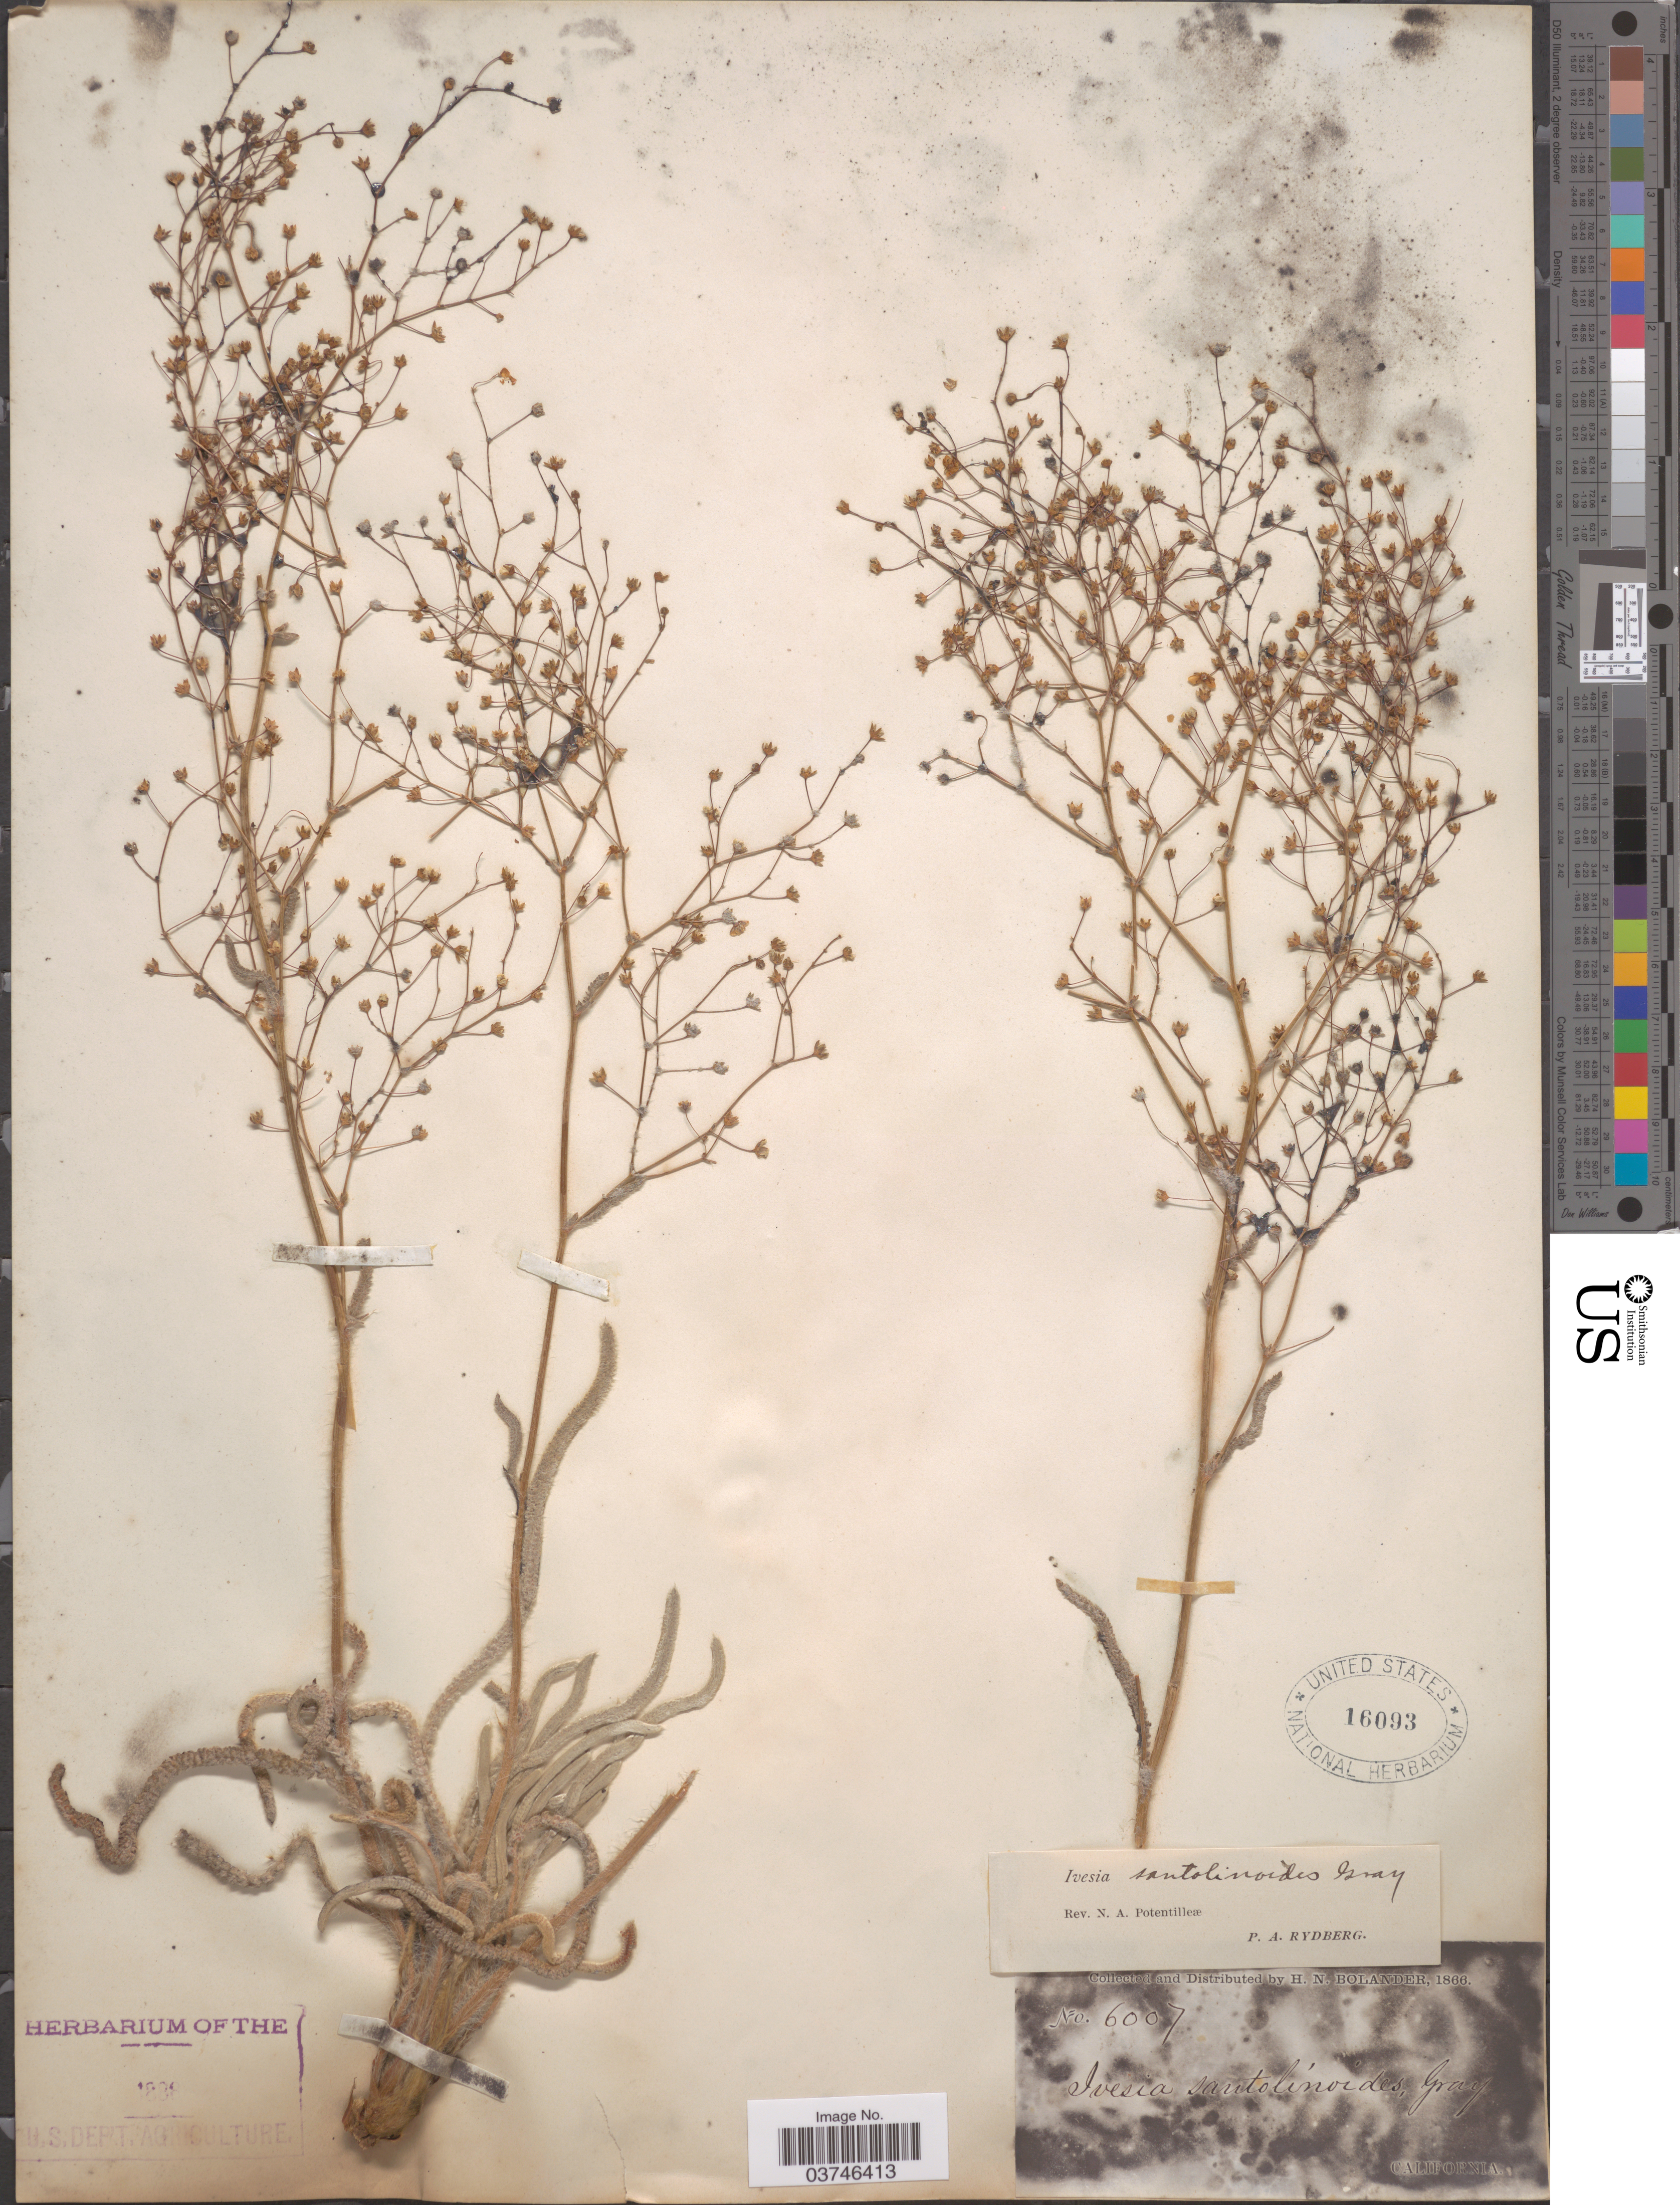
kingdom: Plantae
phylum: Tracheophyta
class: Magnoliopsida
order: Rosales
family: Rosaceae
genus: Potentilla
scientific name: Potentilla santalinoides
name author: (A. Gray) Greene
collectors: H. Bolander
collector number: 6007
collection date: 1866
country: United States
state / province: California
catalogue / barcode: US 16093